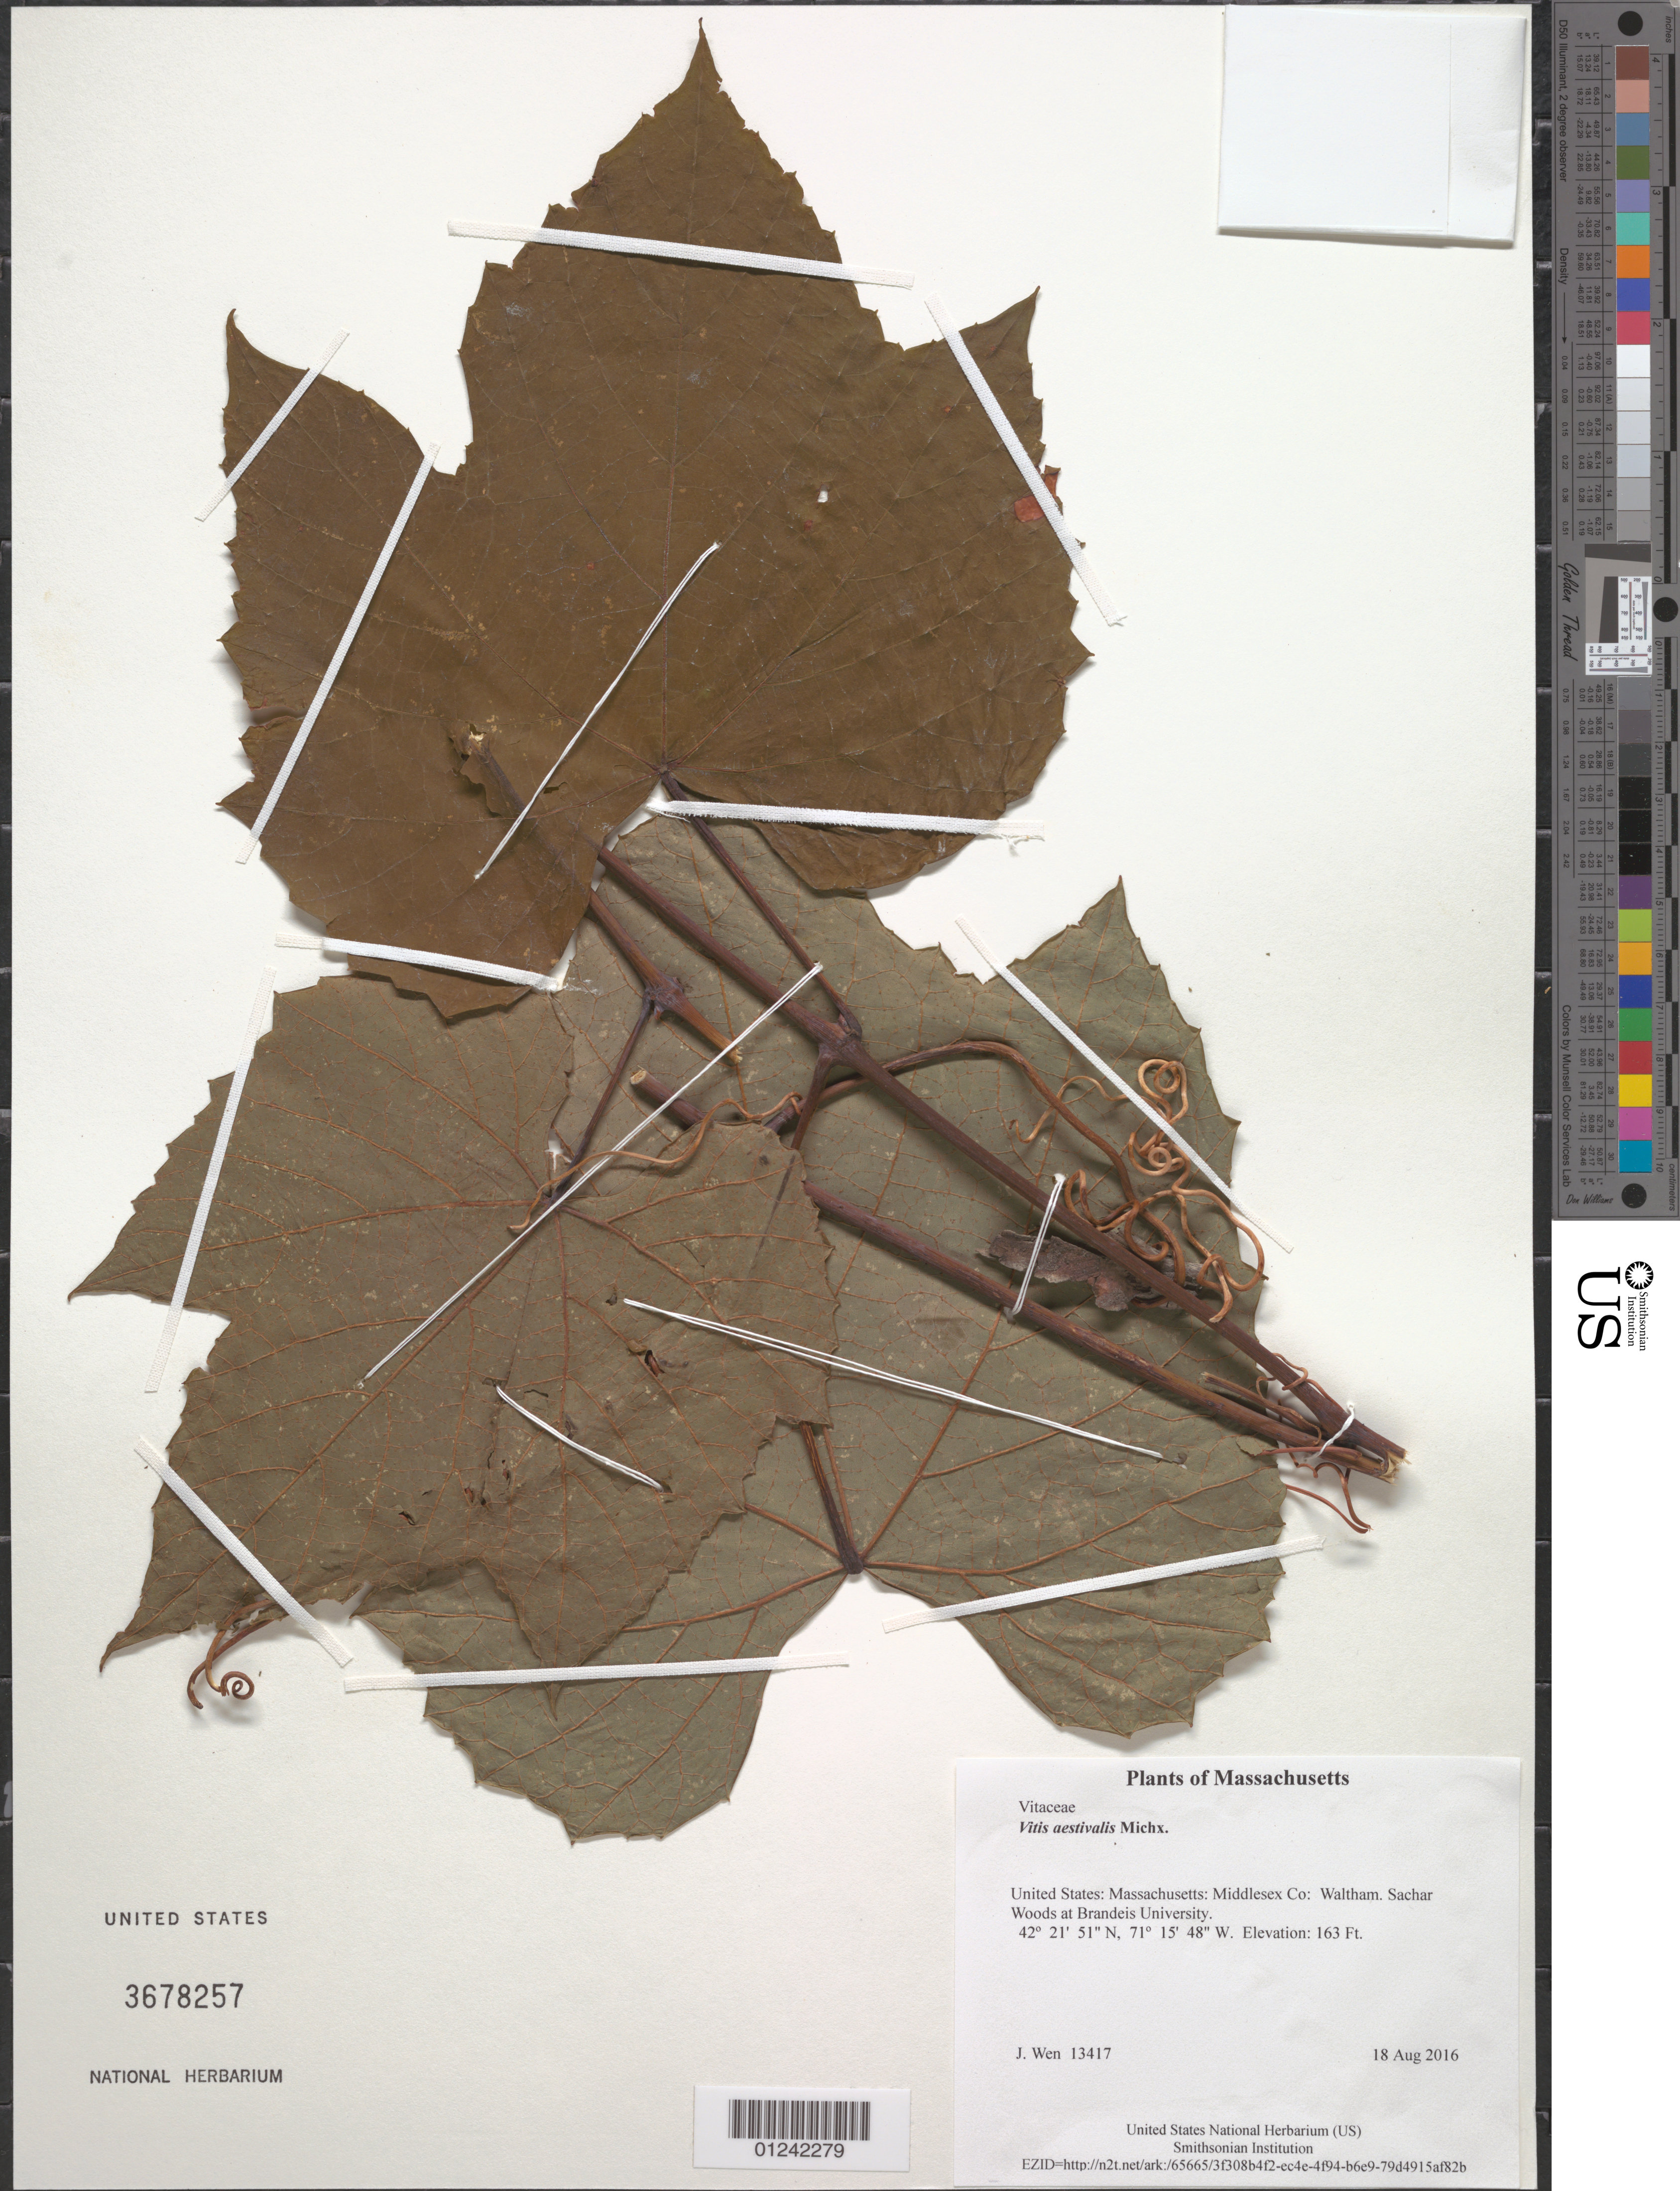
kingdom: Plantae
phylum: Tracheophyta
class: Magnoliopsida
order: Vitales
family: Vitaceae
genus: Vitis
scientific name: Vitis aestivalis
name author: Michx.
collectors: J. Wen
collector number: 13417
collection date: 2016-08-18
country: United States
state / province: Massachusetts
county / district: Middlesex Co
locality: Waltham. Sachar Woods at Brandeis University.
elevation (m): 50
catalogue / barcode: US 3678257